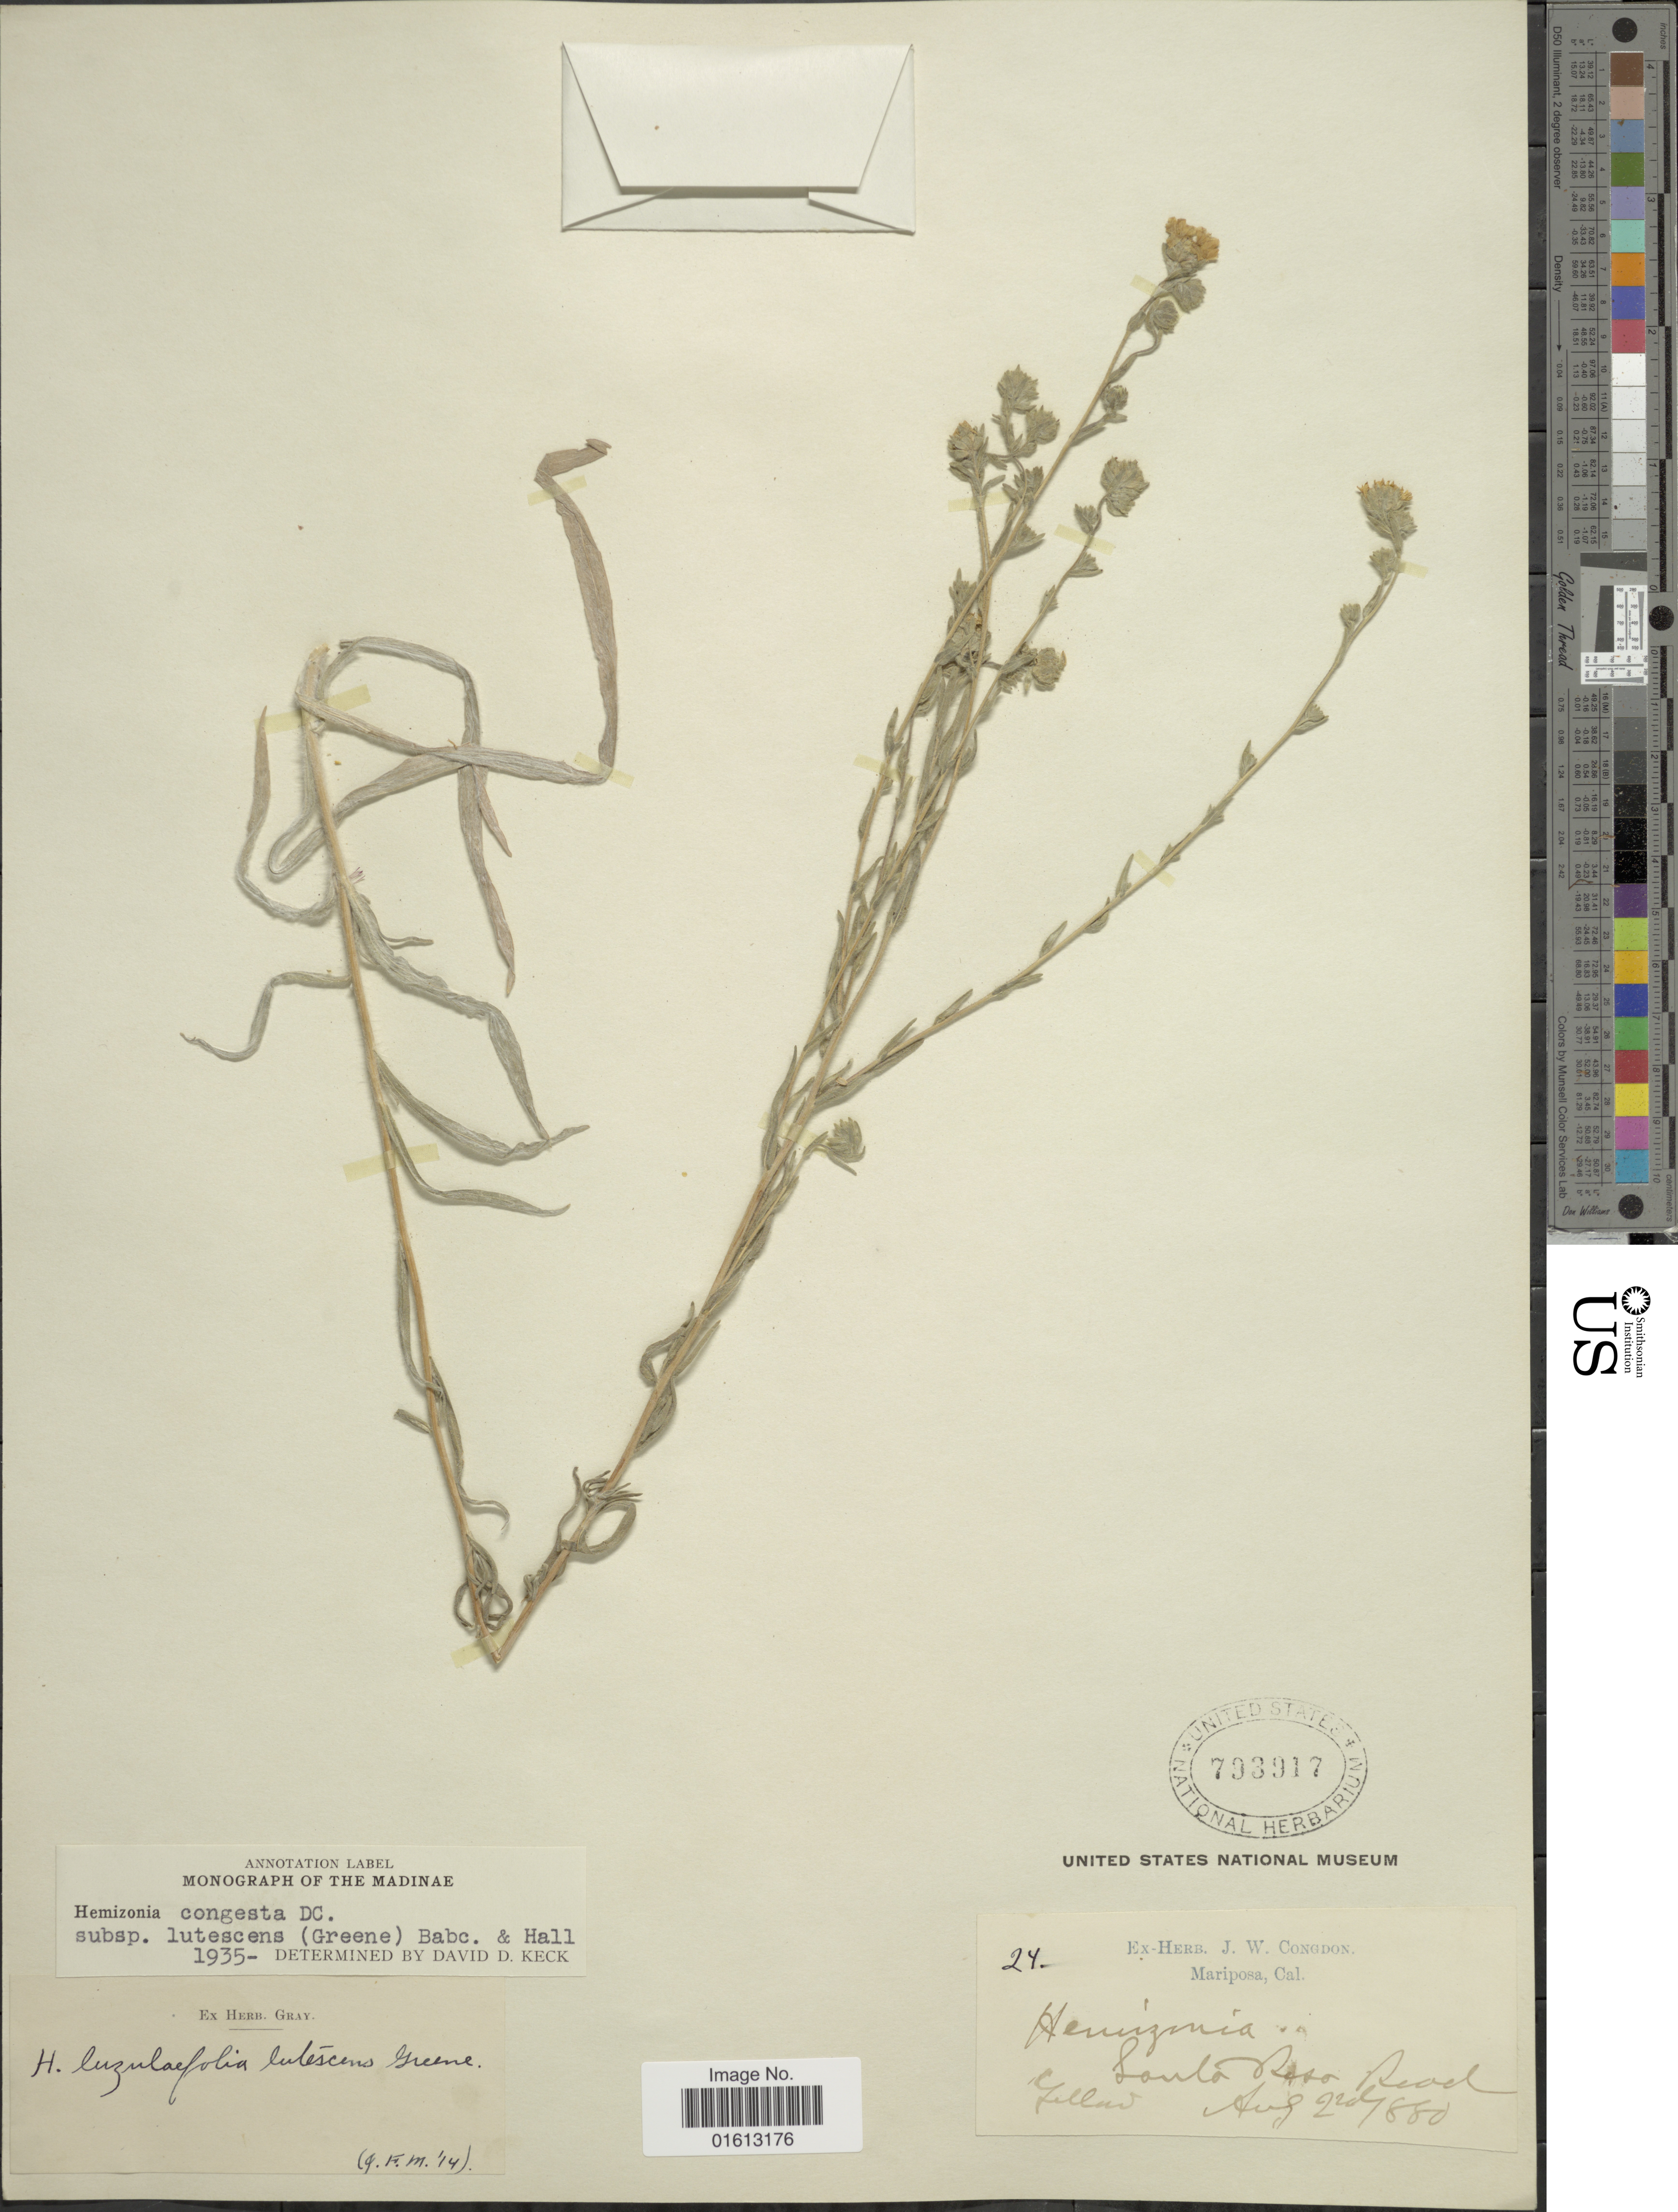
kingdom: Plantae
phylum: Tracheophyta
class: Magnoliopsida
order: Asterales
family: Asteraceae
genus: Hemizonia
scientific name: Hemizonia congesta subsp. lutescens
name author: (Greene) Babc. & H.M. Hall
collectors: ex herb. J. W. Congdon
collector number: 24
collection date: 1880-08-02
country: United States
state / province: California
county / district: Mariposa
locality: Mariposa, Santa Rosa Road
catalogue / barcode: US 793917